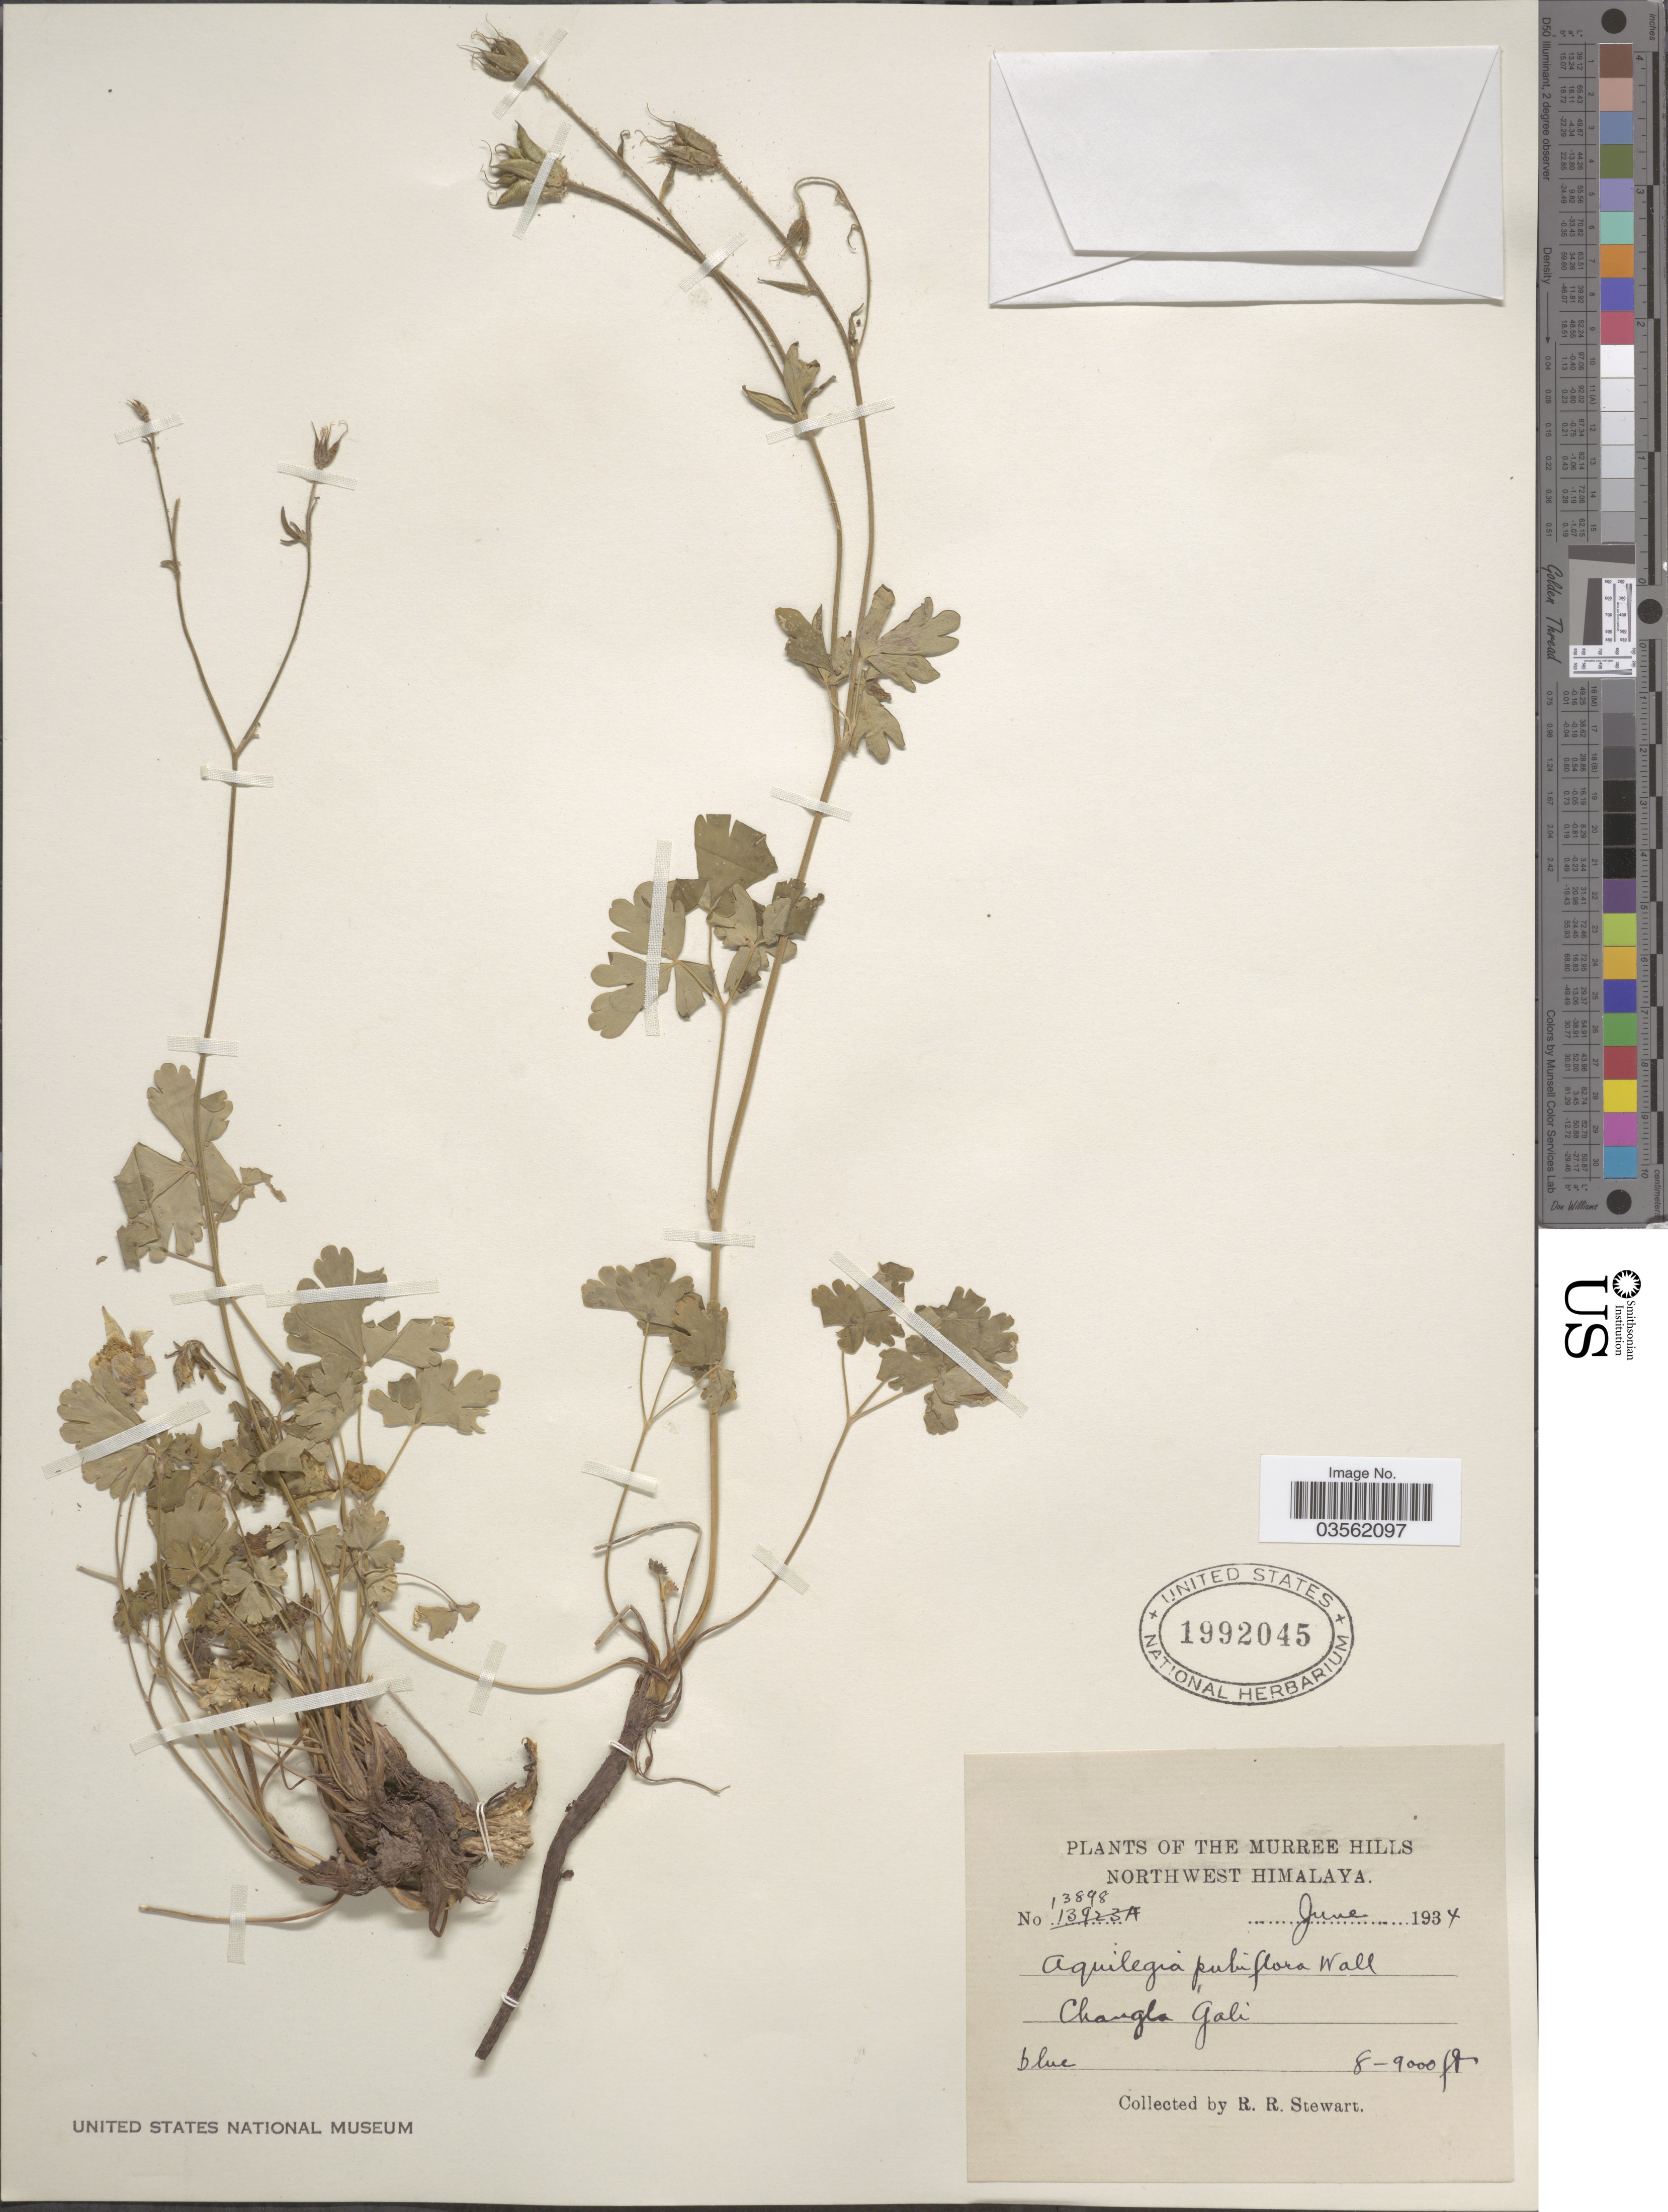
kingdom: Plantae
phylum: Tracheophyta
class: Magnoliopsida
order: Ranunculales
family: Ranunculaceae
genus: Aquilegia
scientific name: Aquilegia pubiflora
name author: Wall. ex Royle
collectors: R. Stewart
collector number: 13898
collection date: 1934-06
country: Pakistan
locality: The Murree Hills. Northwest Himalaya. Changla Gali.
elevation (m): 2438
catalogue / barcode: US 1992045